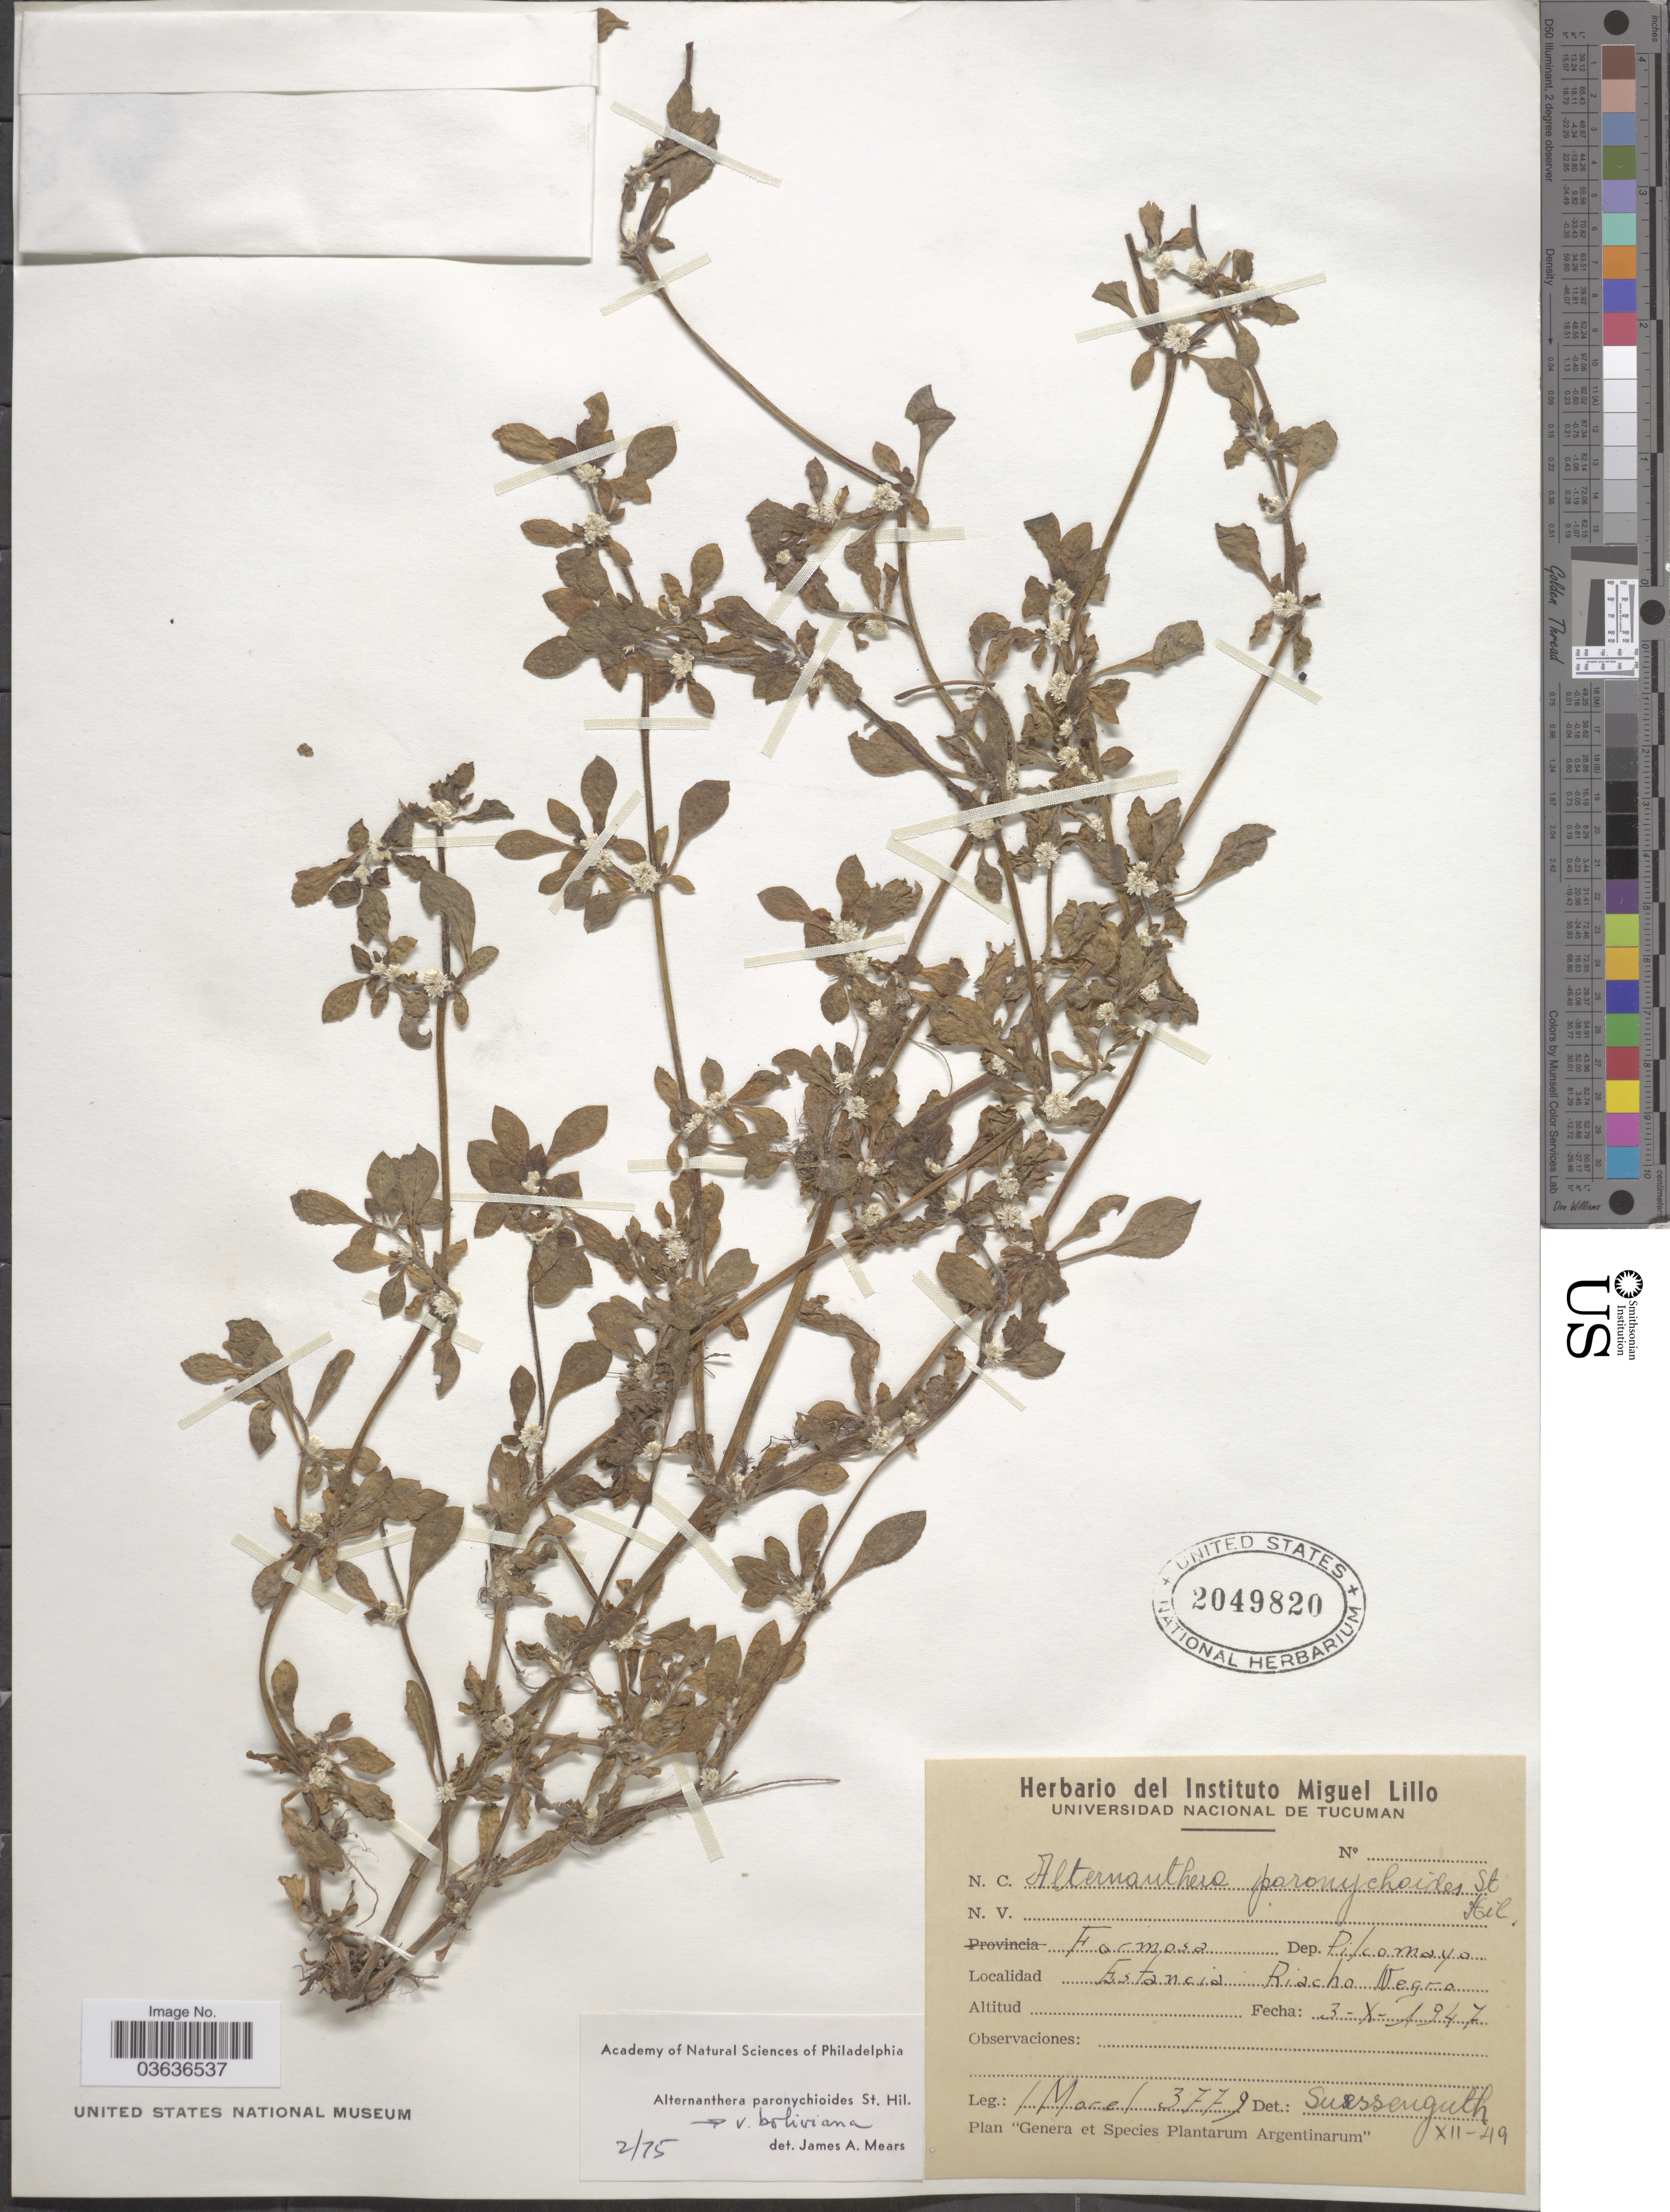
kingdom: Plantae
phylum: Tracheophyta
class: Magnoliopsida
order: Caryophyllales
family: Amaranthaceae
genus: Alternanthera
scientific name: Alternanthera polygonoides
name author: (L.) R. Br. ex Sweet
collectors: I. Morel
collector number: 3779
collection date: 1947-10-03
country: Argentina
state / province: Formosa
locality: Dep. Pilcomayo. Estancia Riacho Negra.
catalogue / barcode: US 2049820